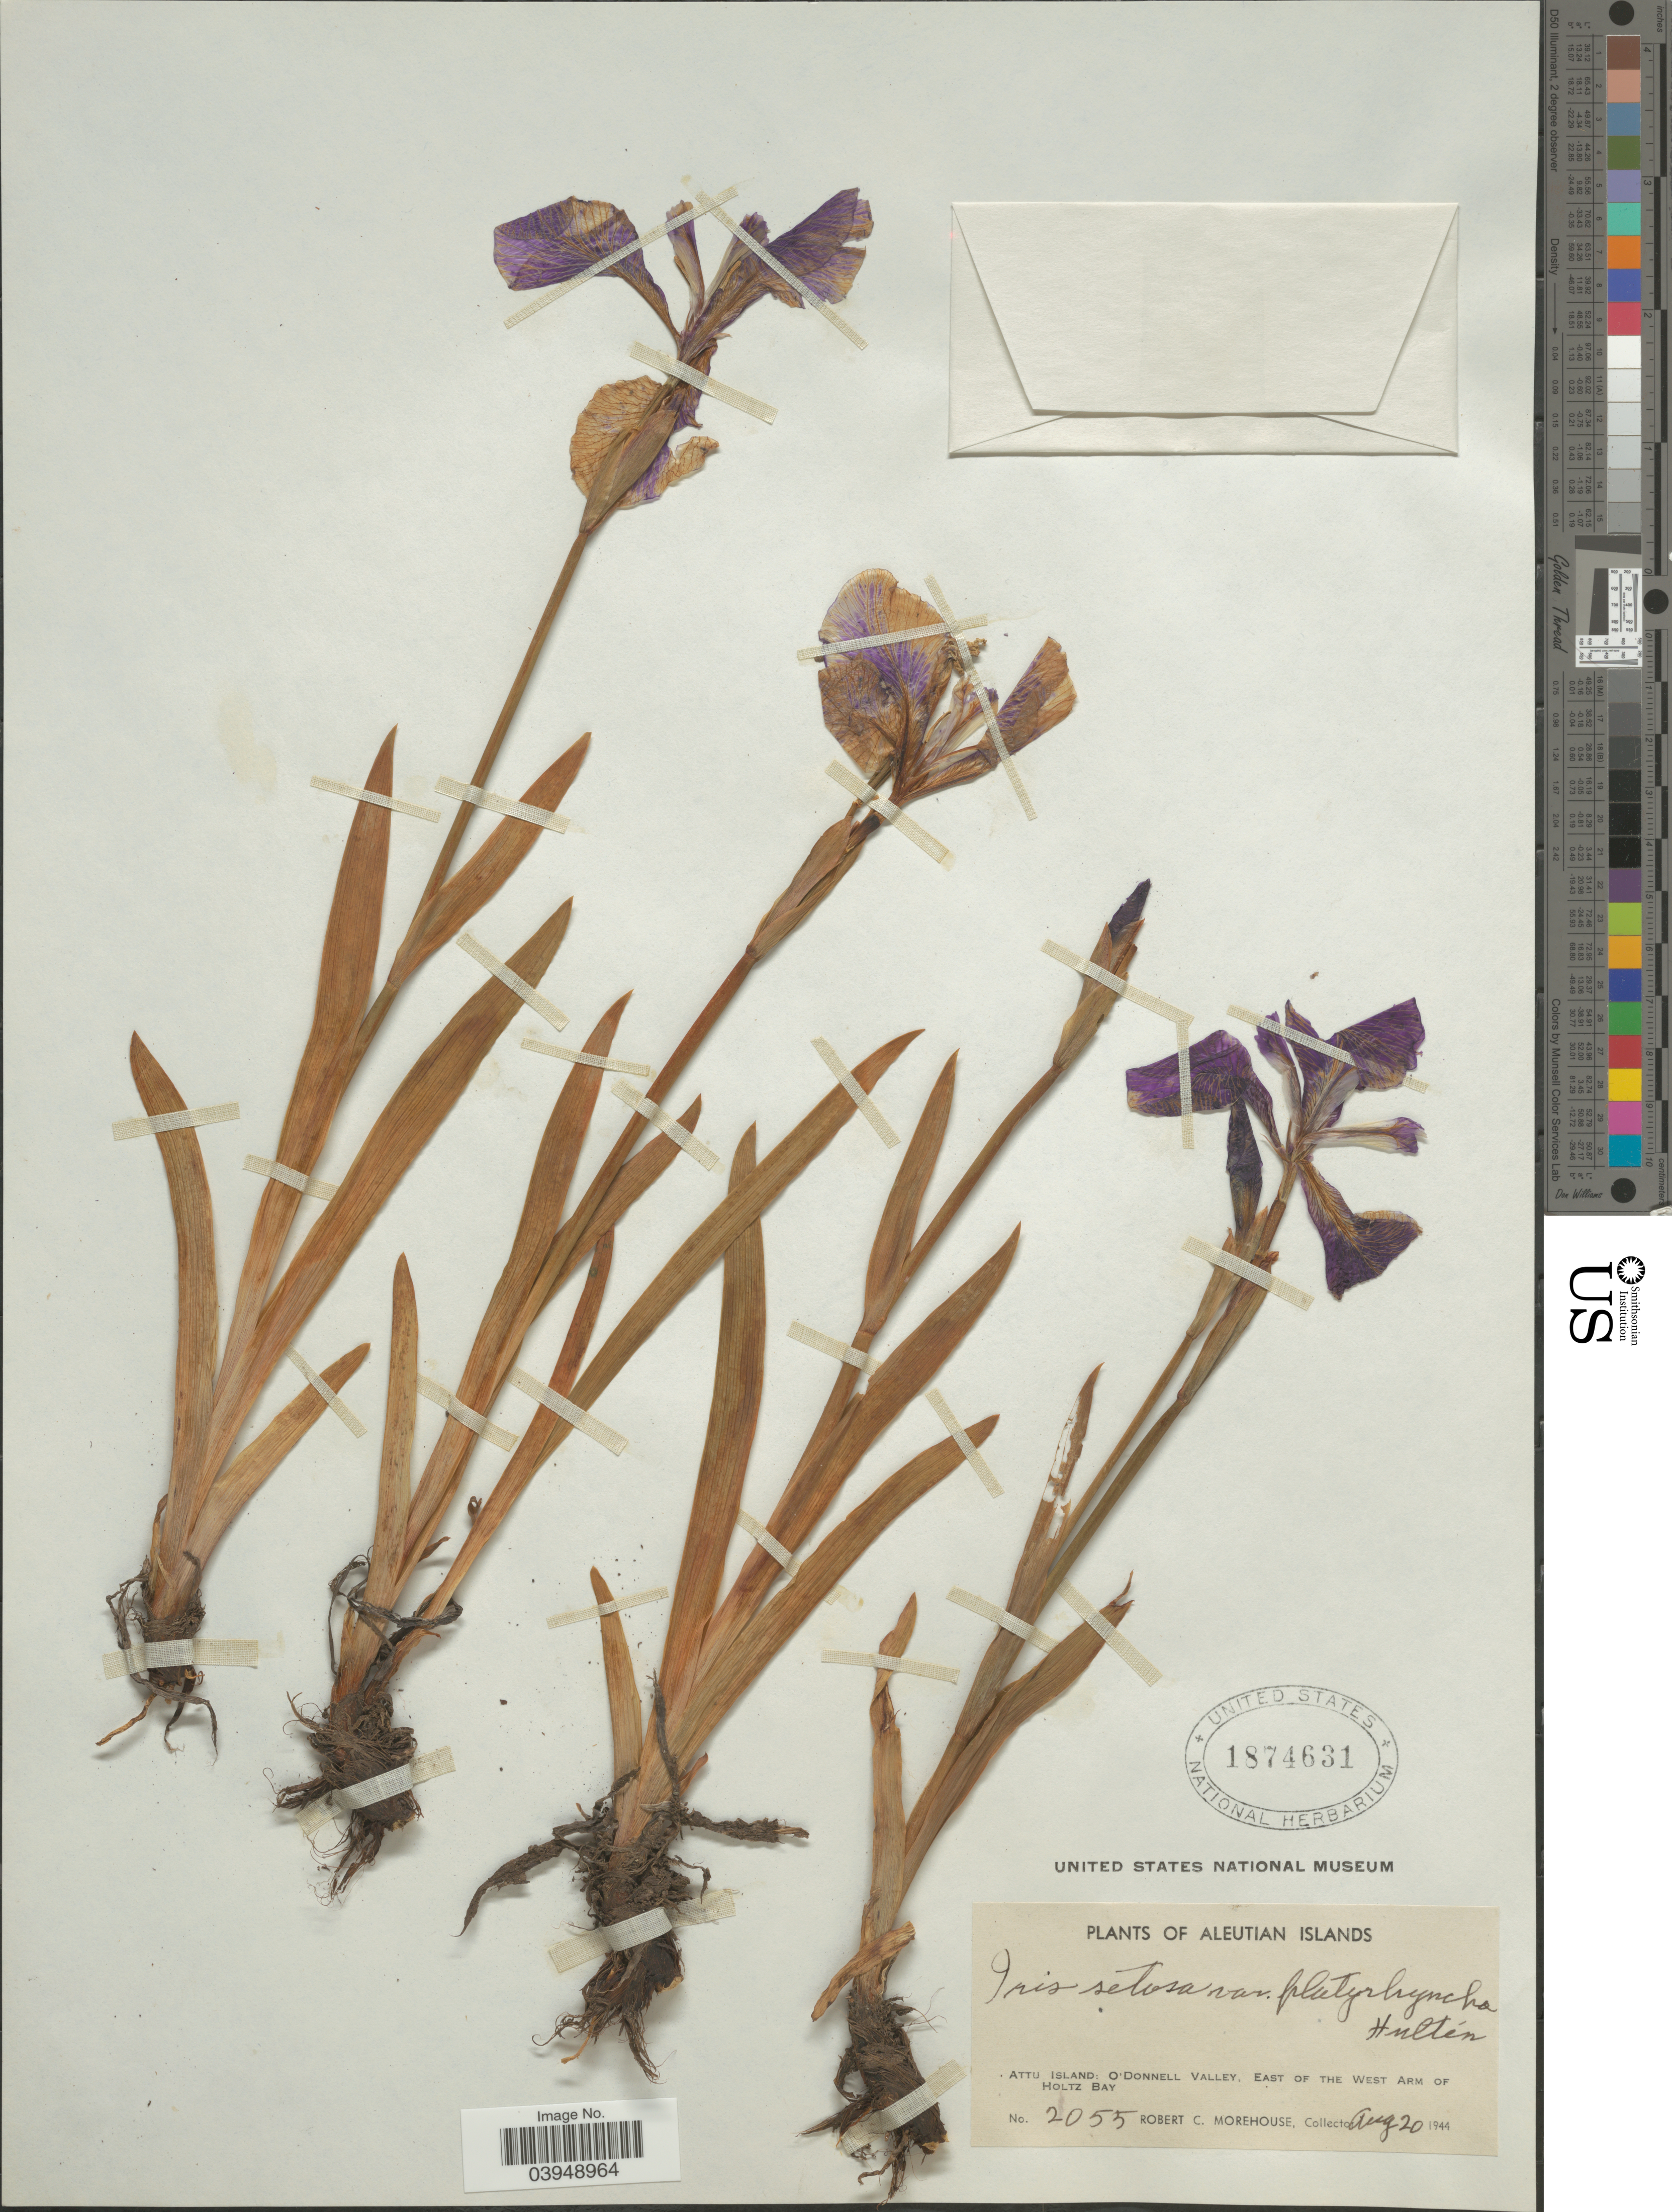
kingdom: Plantae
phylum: Tracheophyta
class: Liliopsida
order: Asparagales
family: Iridaceae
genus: Iris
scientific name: Iris setosa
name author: Pall. ex Link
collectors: R. Morehouse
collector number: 2055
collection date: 1944-08-20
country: United States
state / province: Alaska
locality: Aleutian Islands. Attu Island: O'Donnell Valley, east of the West Arm of Holtz Bay.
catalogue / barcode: US 1874631